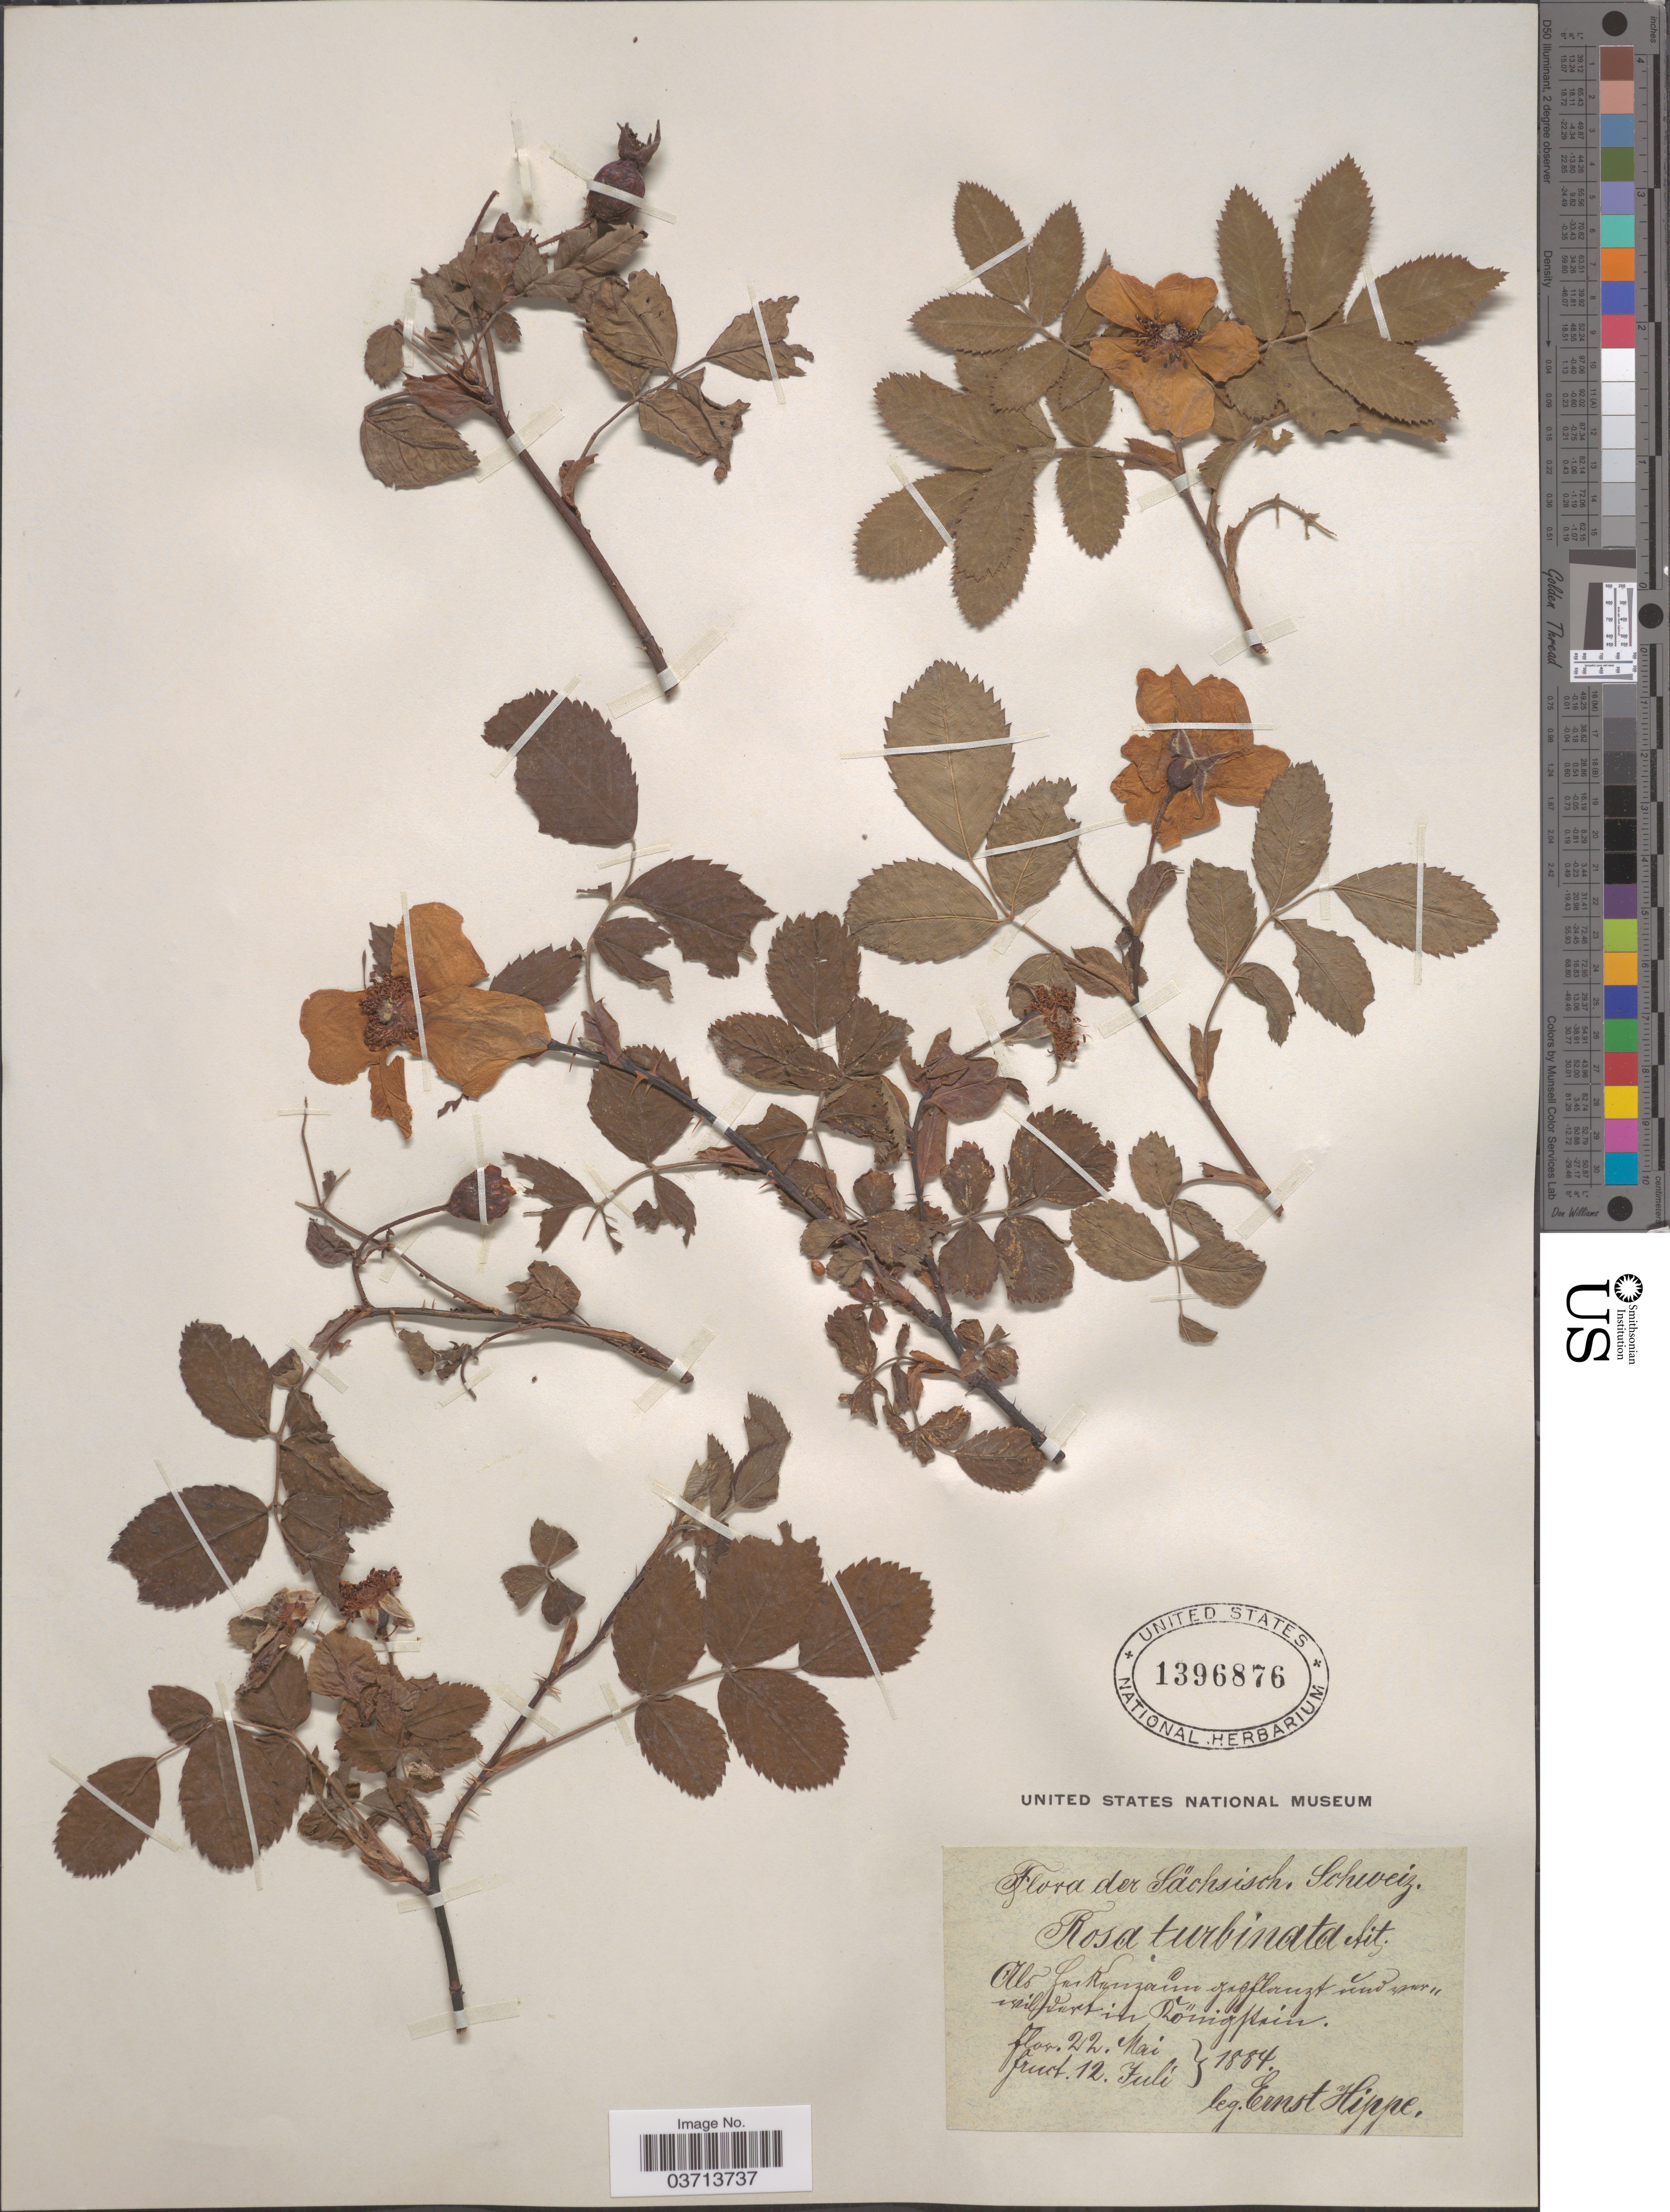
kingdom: Plantae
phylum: Tracheophyta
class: Magnoliopsida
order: Rosales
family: Rosaceae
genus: Rosa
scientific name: Rosa turbinata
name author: Schmalh.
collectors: E. Hippe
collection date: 1884-05-22/1884-07-12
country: Switzerland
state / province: Schwyz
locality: Sächsisch, Schweiz. [illegible text].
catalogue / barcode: US 1396876